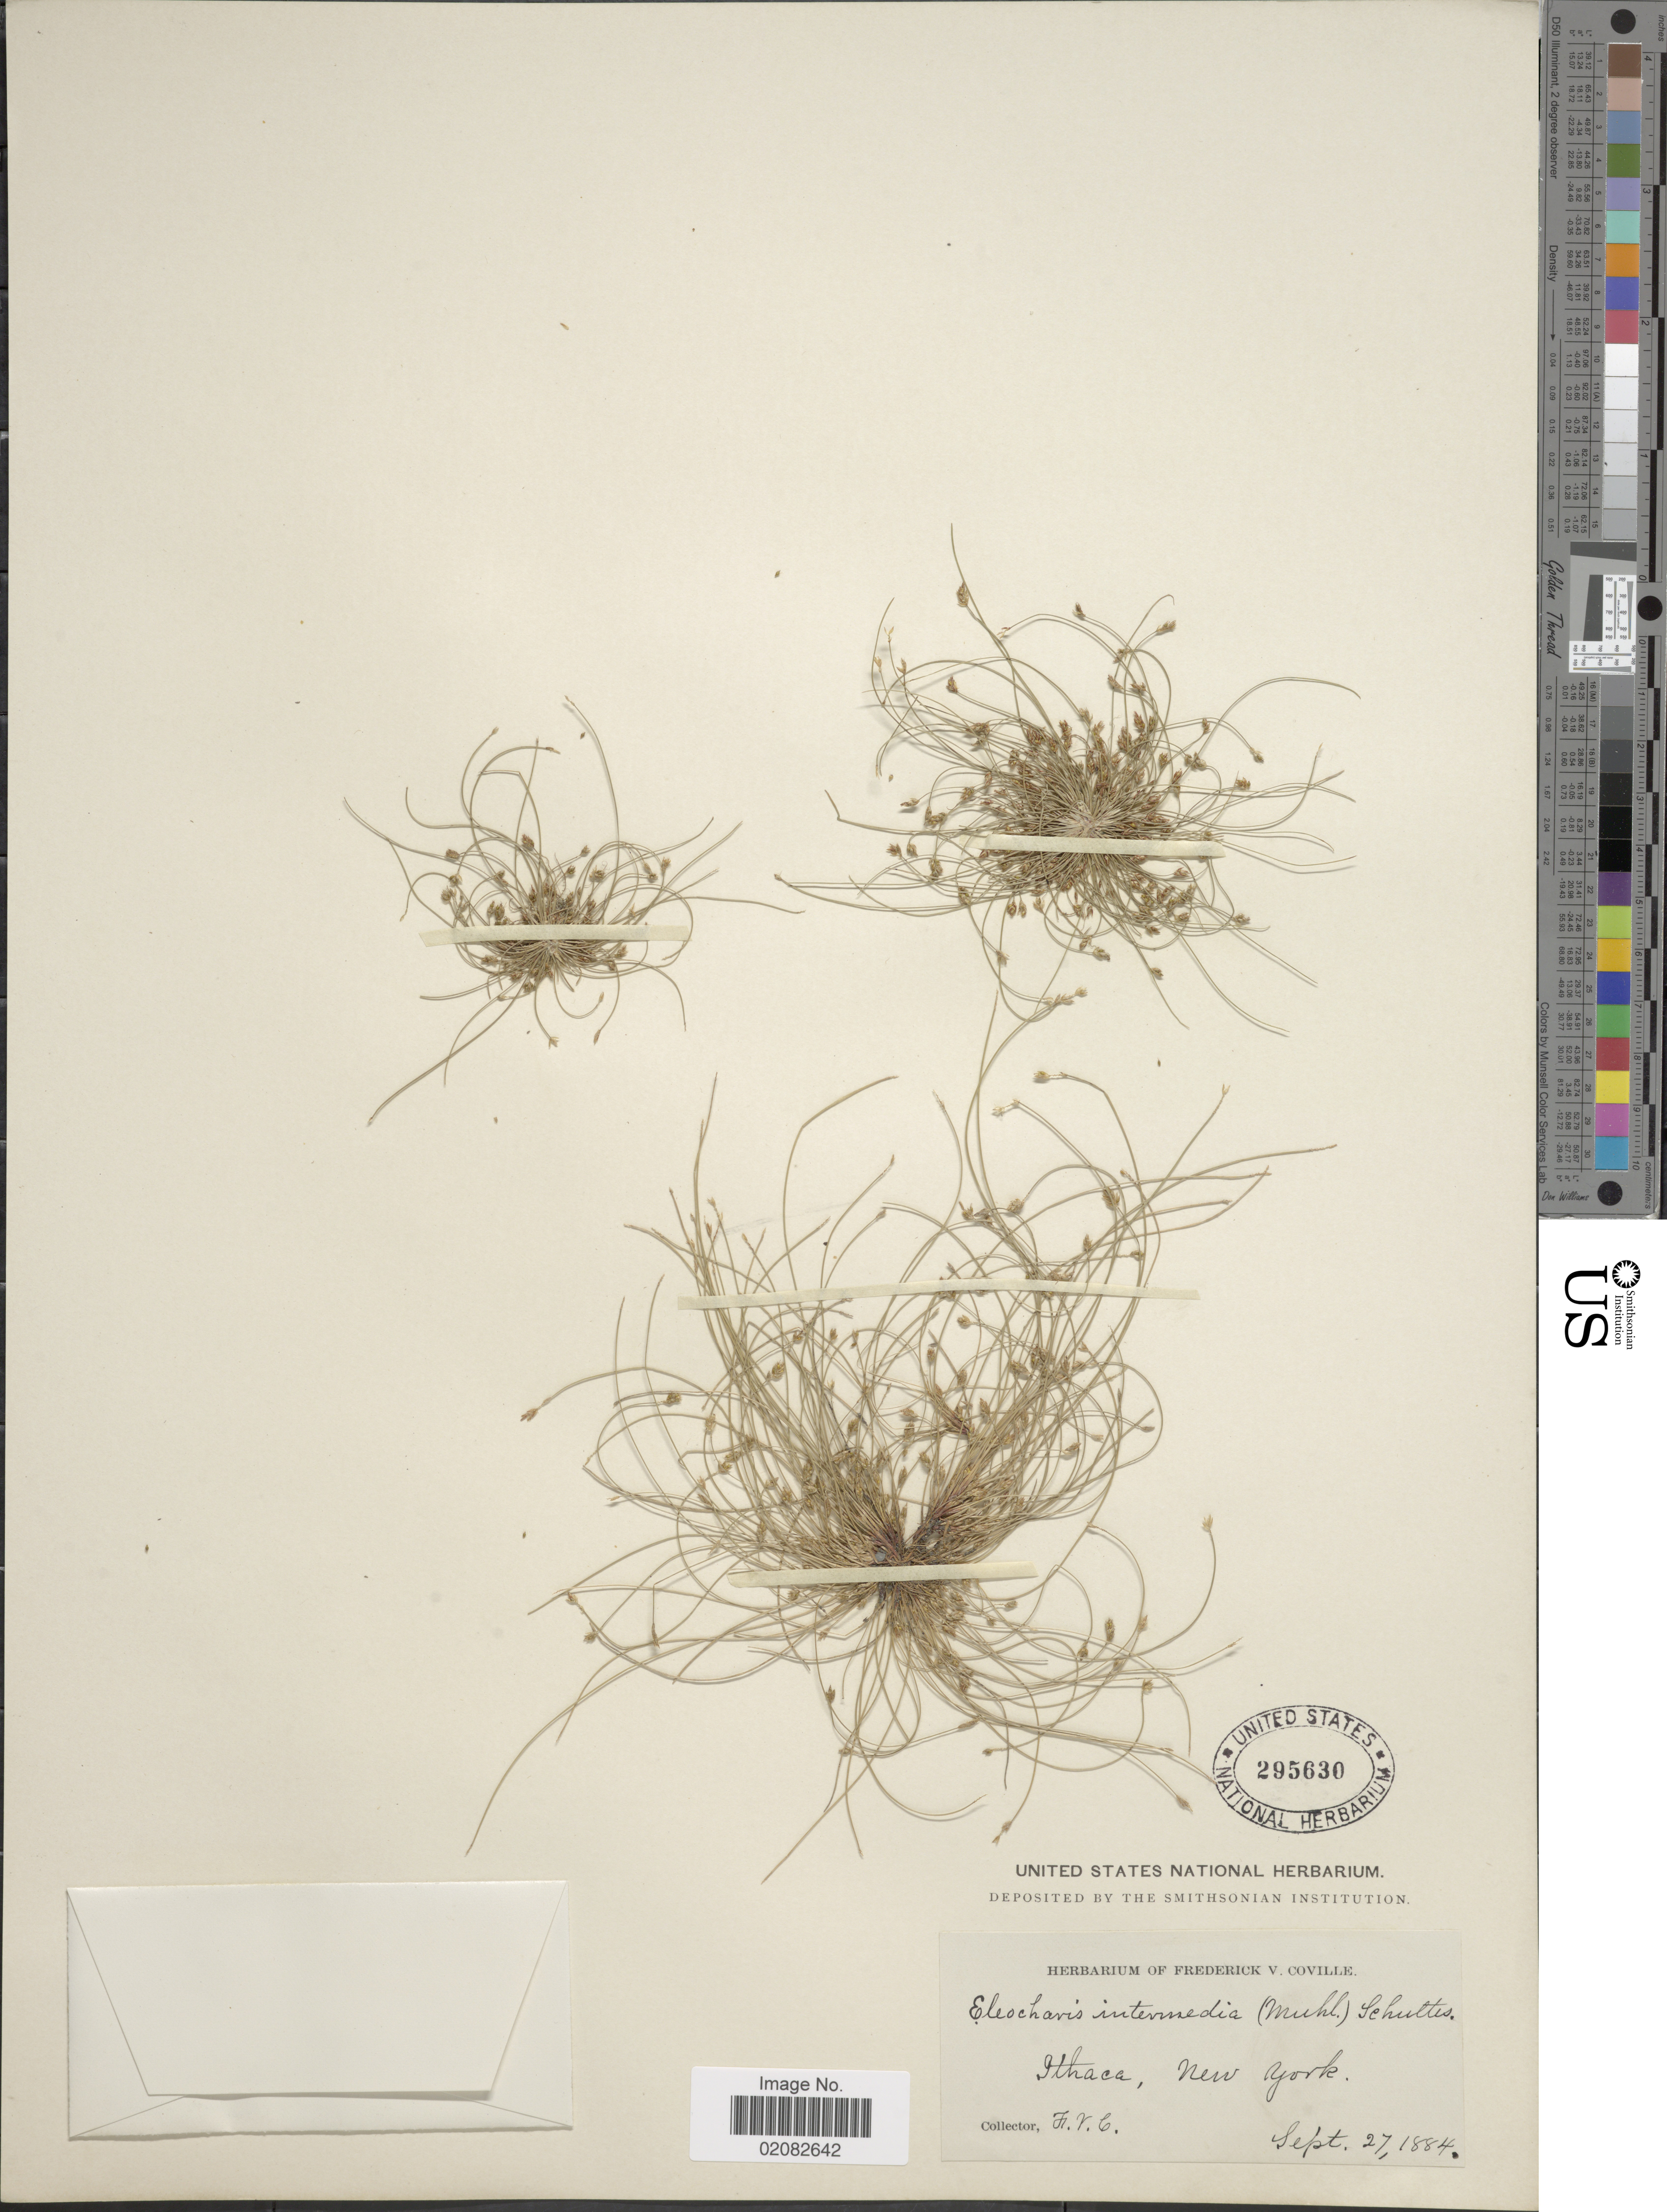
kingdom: Plantae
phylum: Tracheophyta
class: Liliopsida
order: Poales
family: Cyperaceae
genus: Eleocharis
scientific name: Eleocharis intermedia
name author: Schult.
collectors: F. V. Coville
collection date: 1884-09-27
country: United States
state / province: New York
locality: Ithaca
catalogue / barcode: US 295630